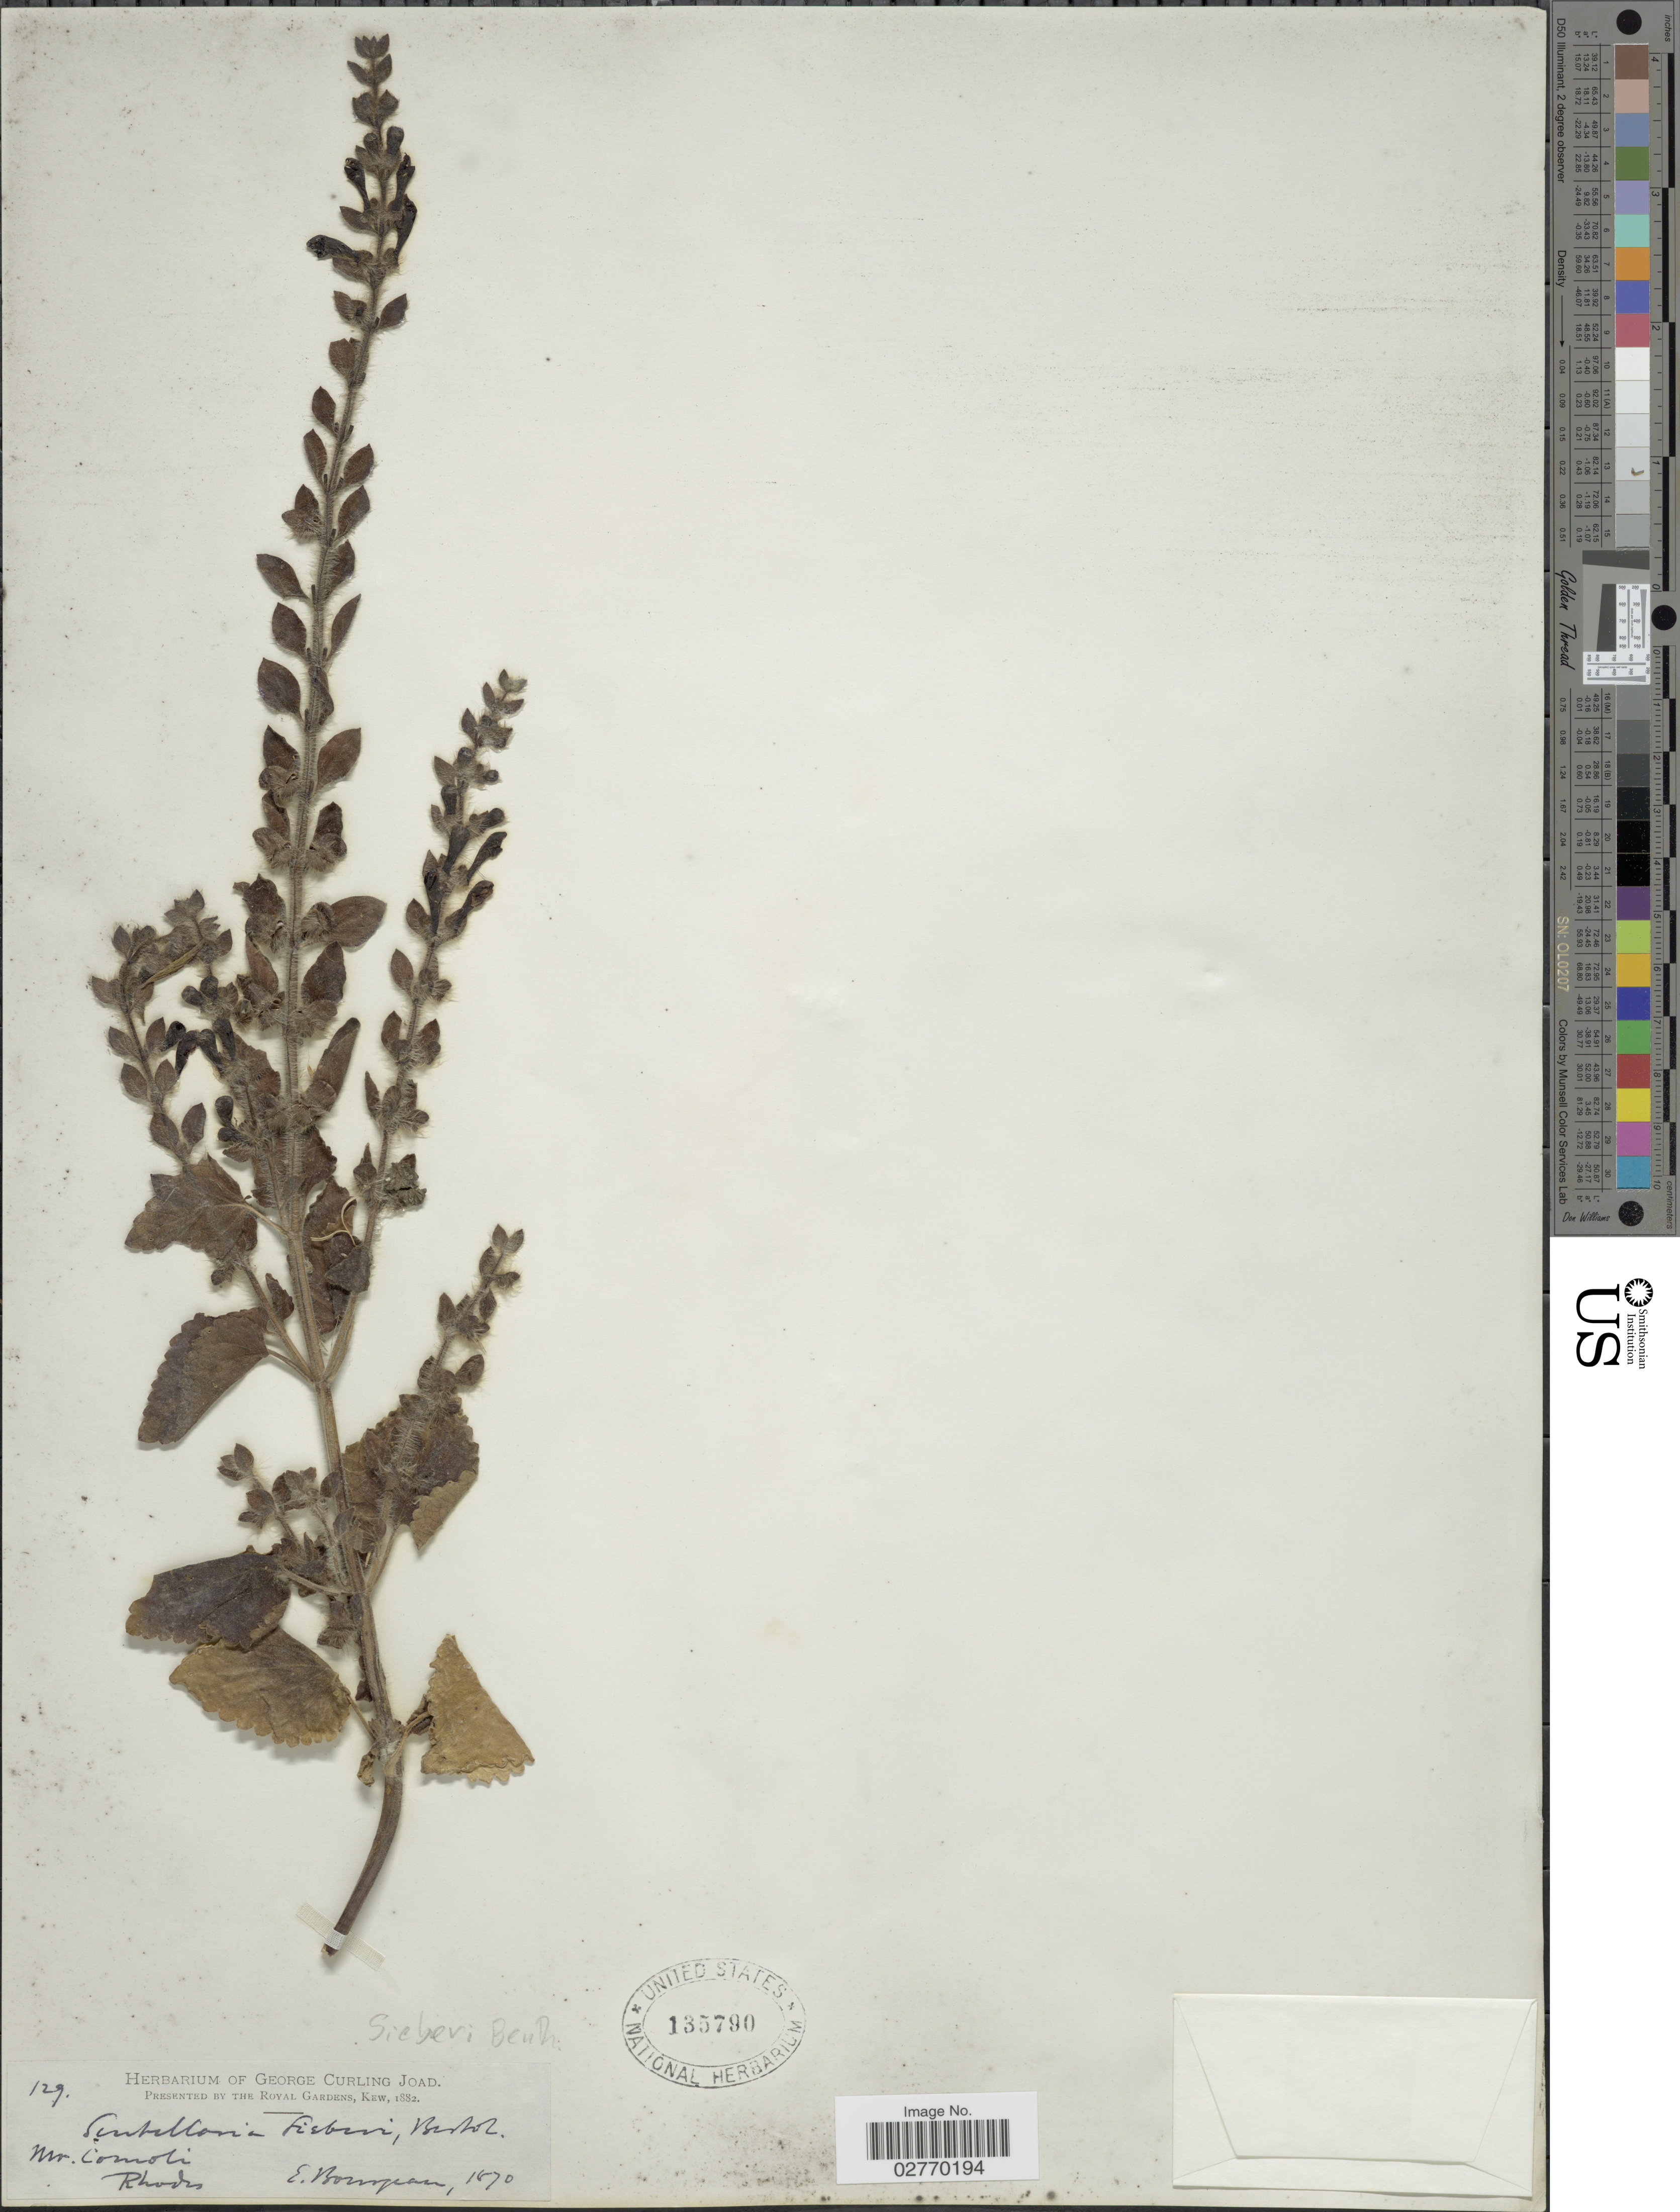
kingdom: Plantae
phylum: Tracheophyta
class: Magnoliopsida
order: Lamiales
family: Lamiaceae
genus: Scutellaria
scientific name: Scutellaria sieberi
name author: Benth.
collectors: E. Bourgeau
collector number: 129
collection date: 1870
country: Greece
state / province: South Aegean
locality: Mt. Comoli, Rhodes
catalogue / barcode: US 135790